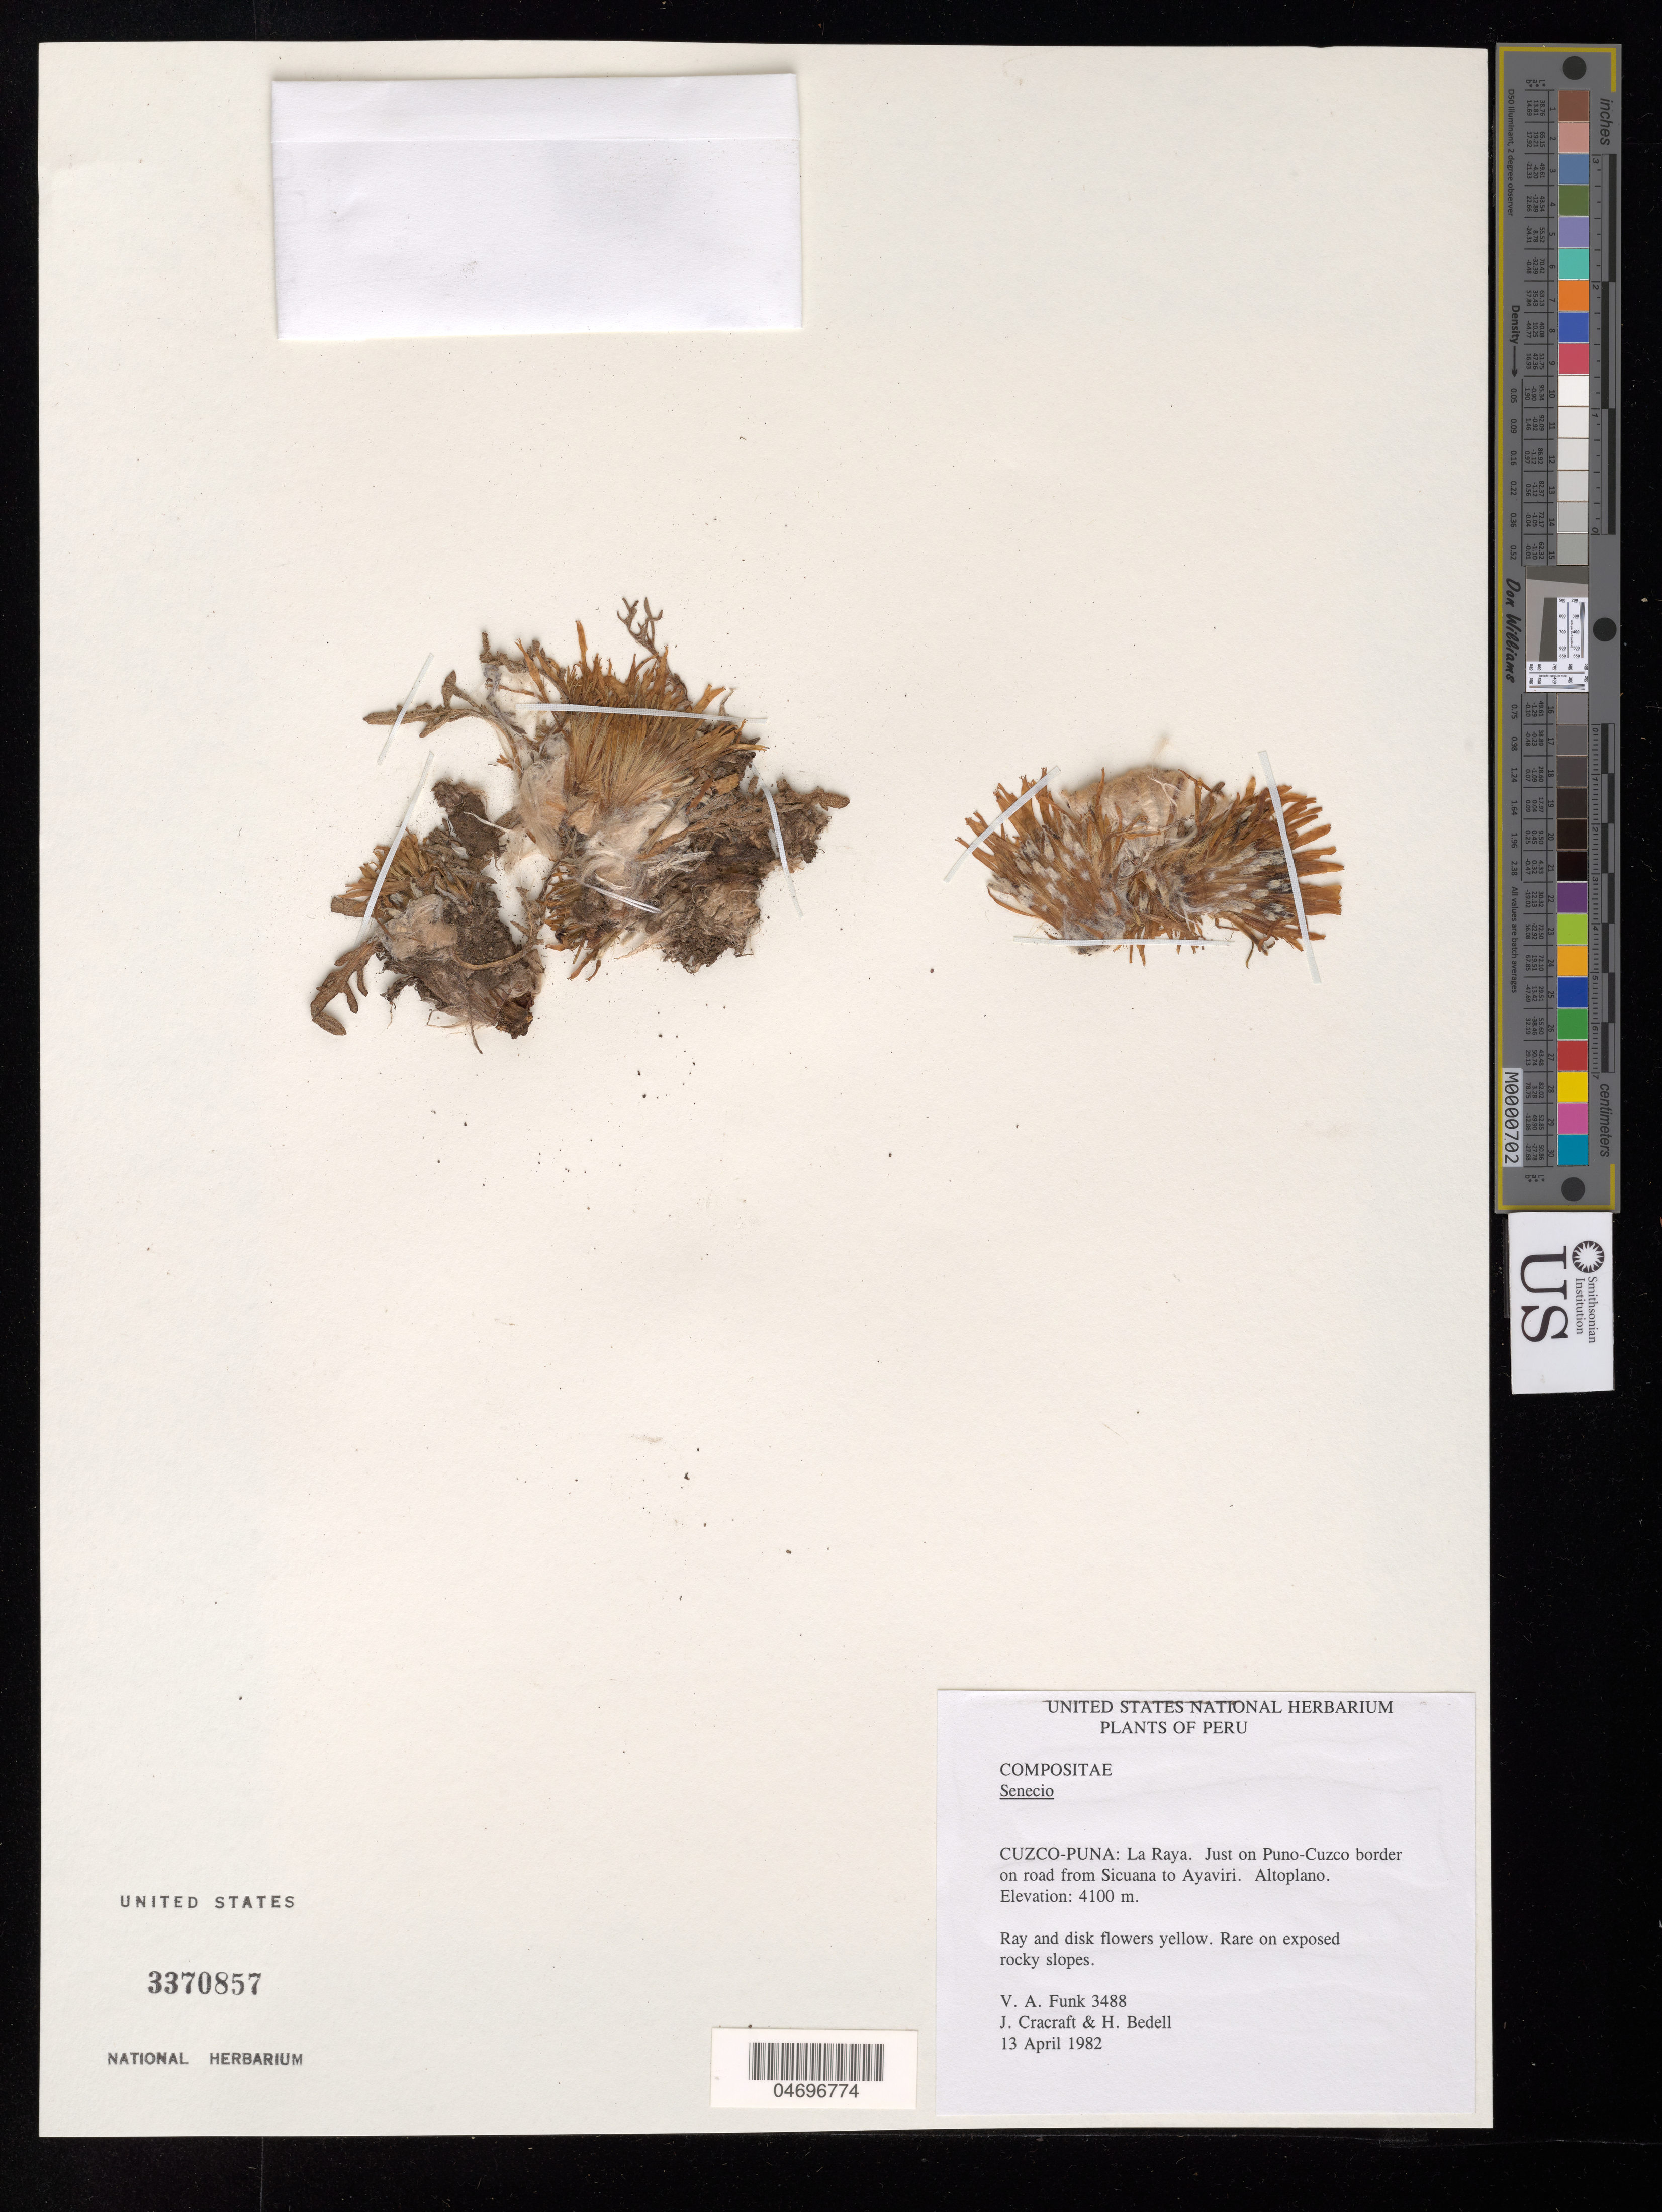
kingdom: Plantae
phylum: Tracheophyta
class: Magnoliopsida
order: Asterales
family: Asteraceae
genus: Senecio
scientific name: Senecio sp.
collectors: V. Funk, J. L. Cracraft & H. Bedell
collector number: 3488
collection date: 1982-04-13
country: Peru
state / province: Cusco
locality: Cuzco-Puna: La Raya, Just om Puno-Cuzco border on road from Sicuana to Ayaviri, Altoplano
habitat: On exposed rocky slopes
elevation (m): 4100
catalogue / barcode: US 3370857